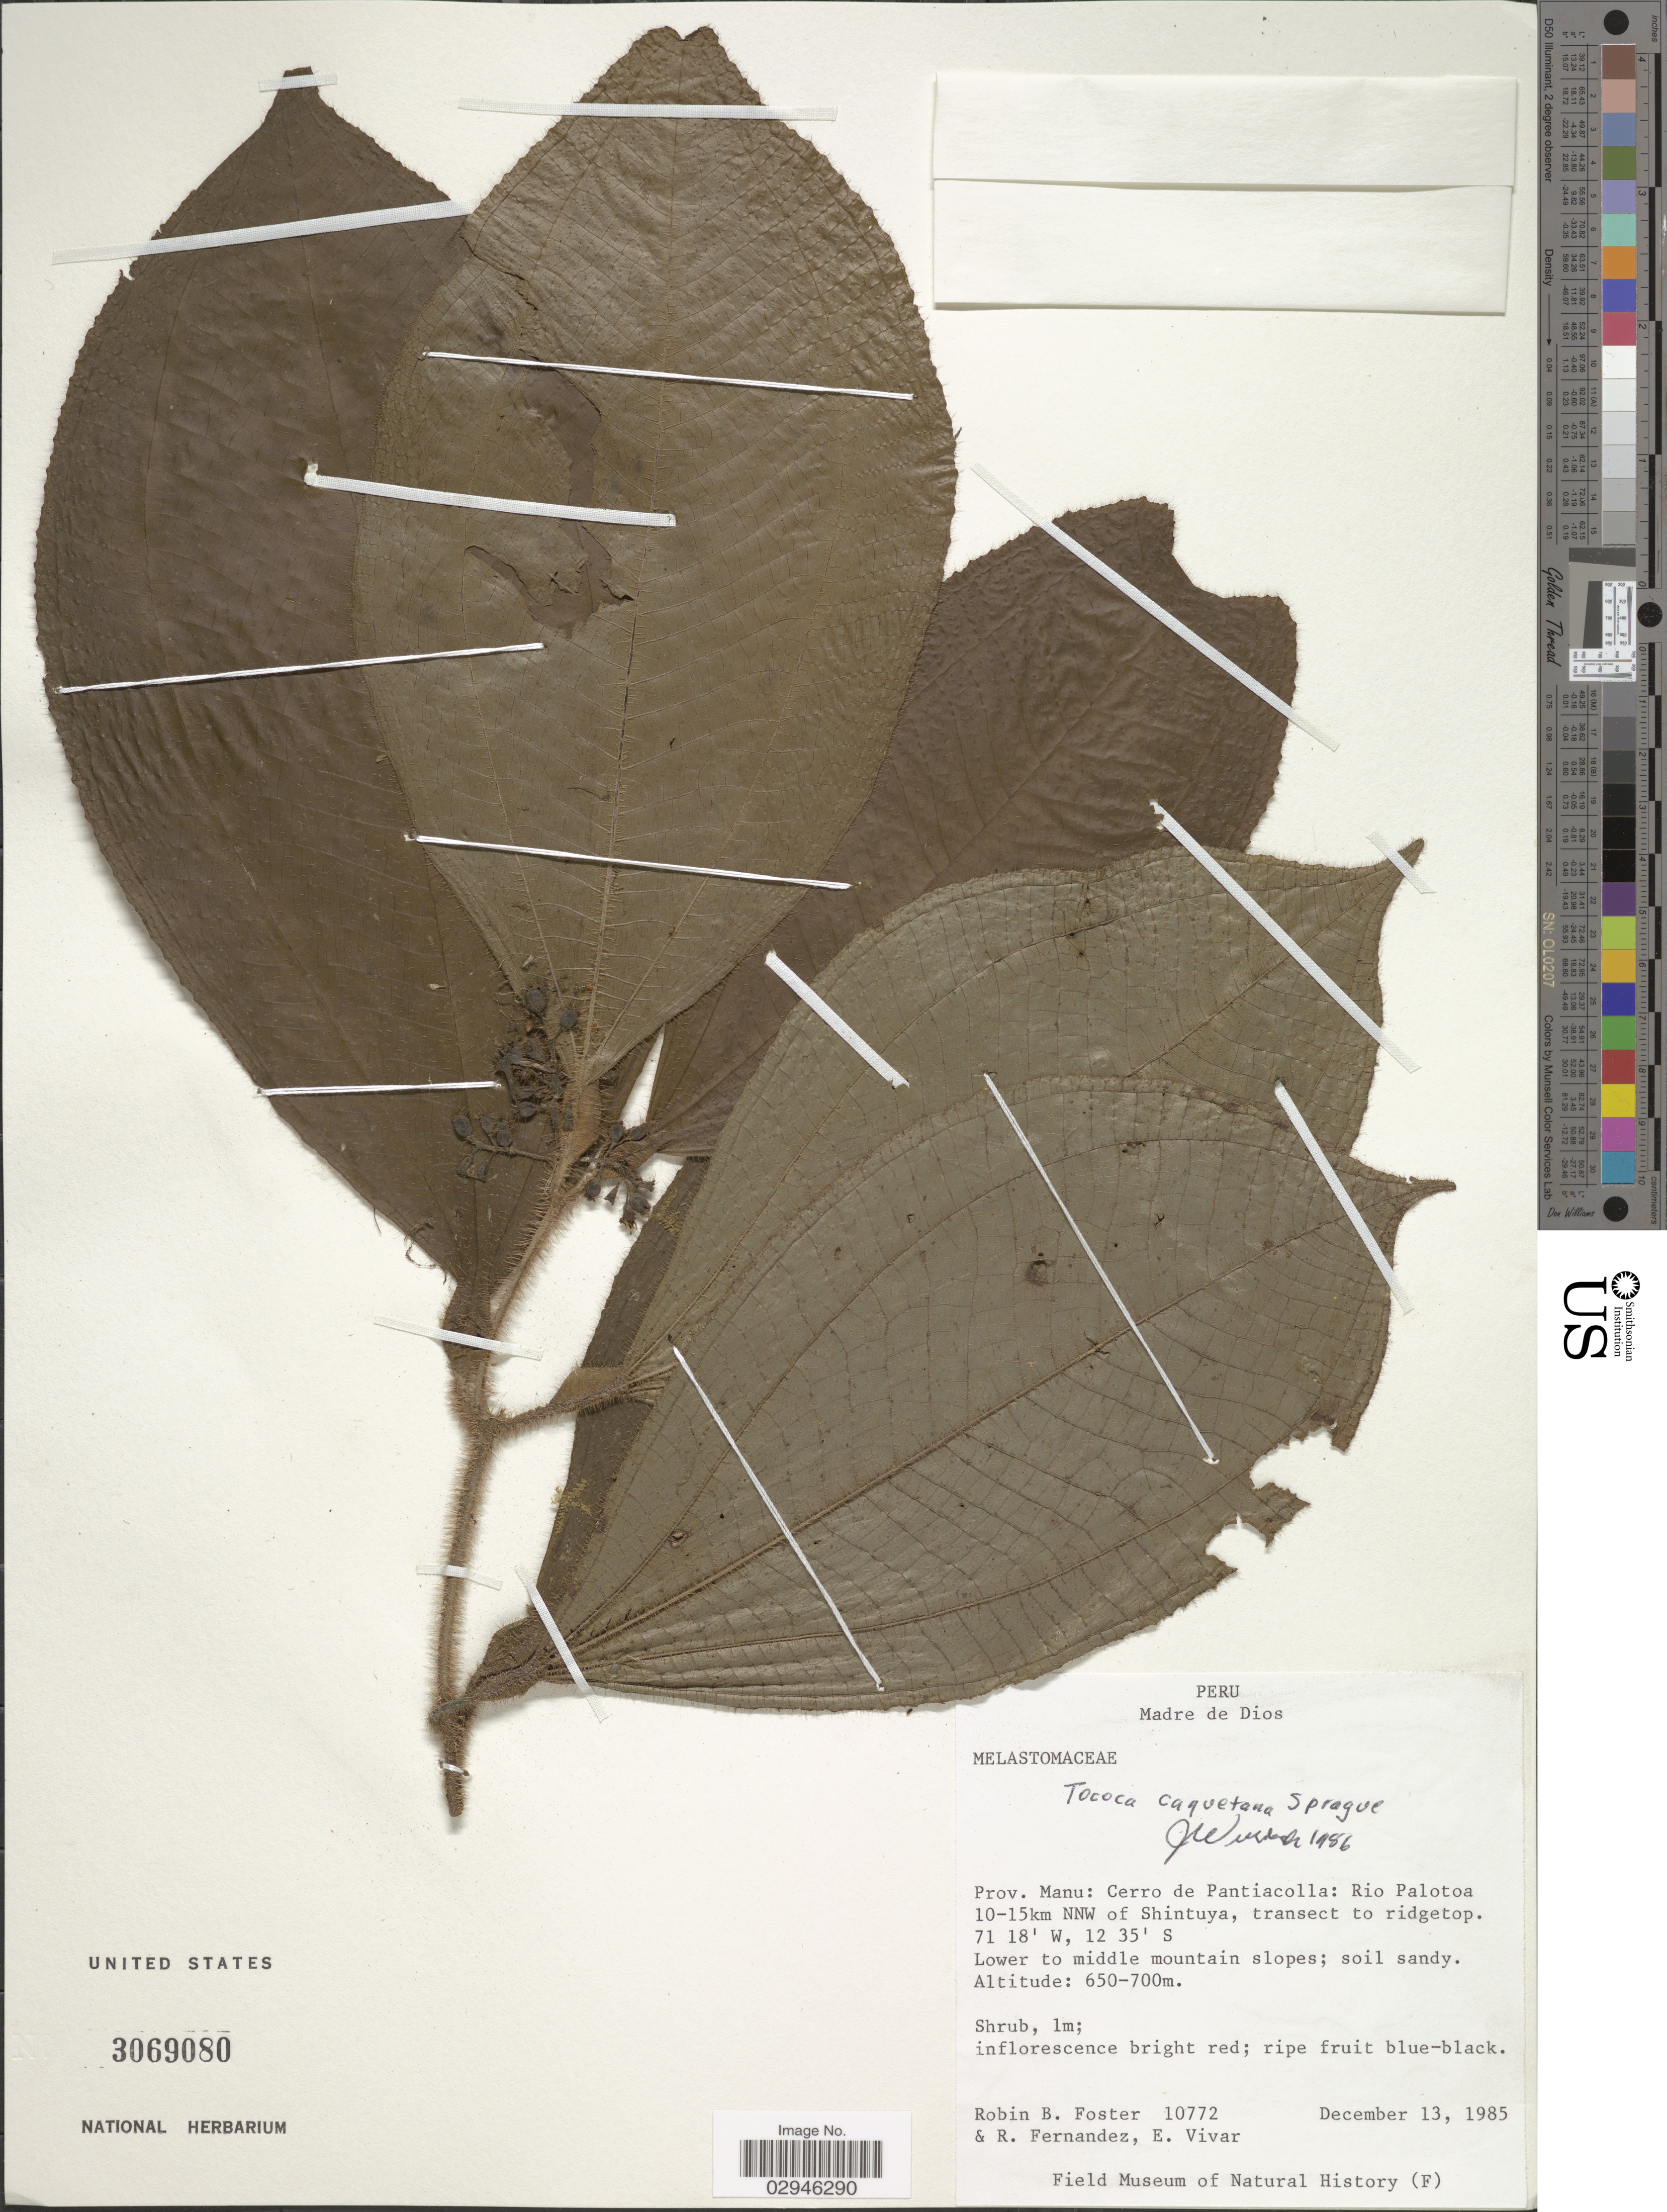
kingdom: Plantae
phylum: Tracheophyta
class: Magnoliopsida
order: Myrtales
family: Melastomataceae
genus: Tococa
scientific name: Tococa caquetana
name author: Sprague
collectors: R. B. Foster, R. Fernandez & E. Vivar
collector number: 10772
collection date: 1985-12-13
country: Peru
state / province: Madre de Dios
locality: Prov.: Manu: Cerro de Pantiacolla: Rio Palotoa 10-15 km NNW of Shintuya, transect to ridgetop.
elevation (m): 650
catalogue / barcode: US 3069080